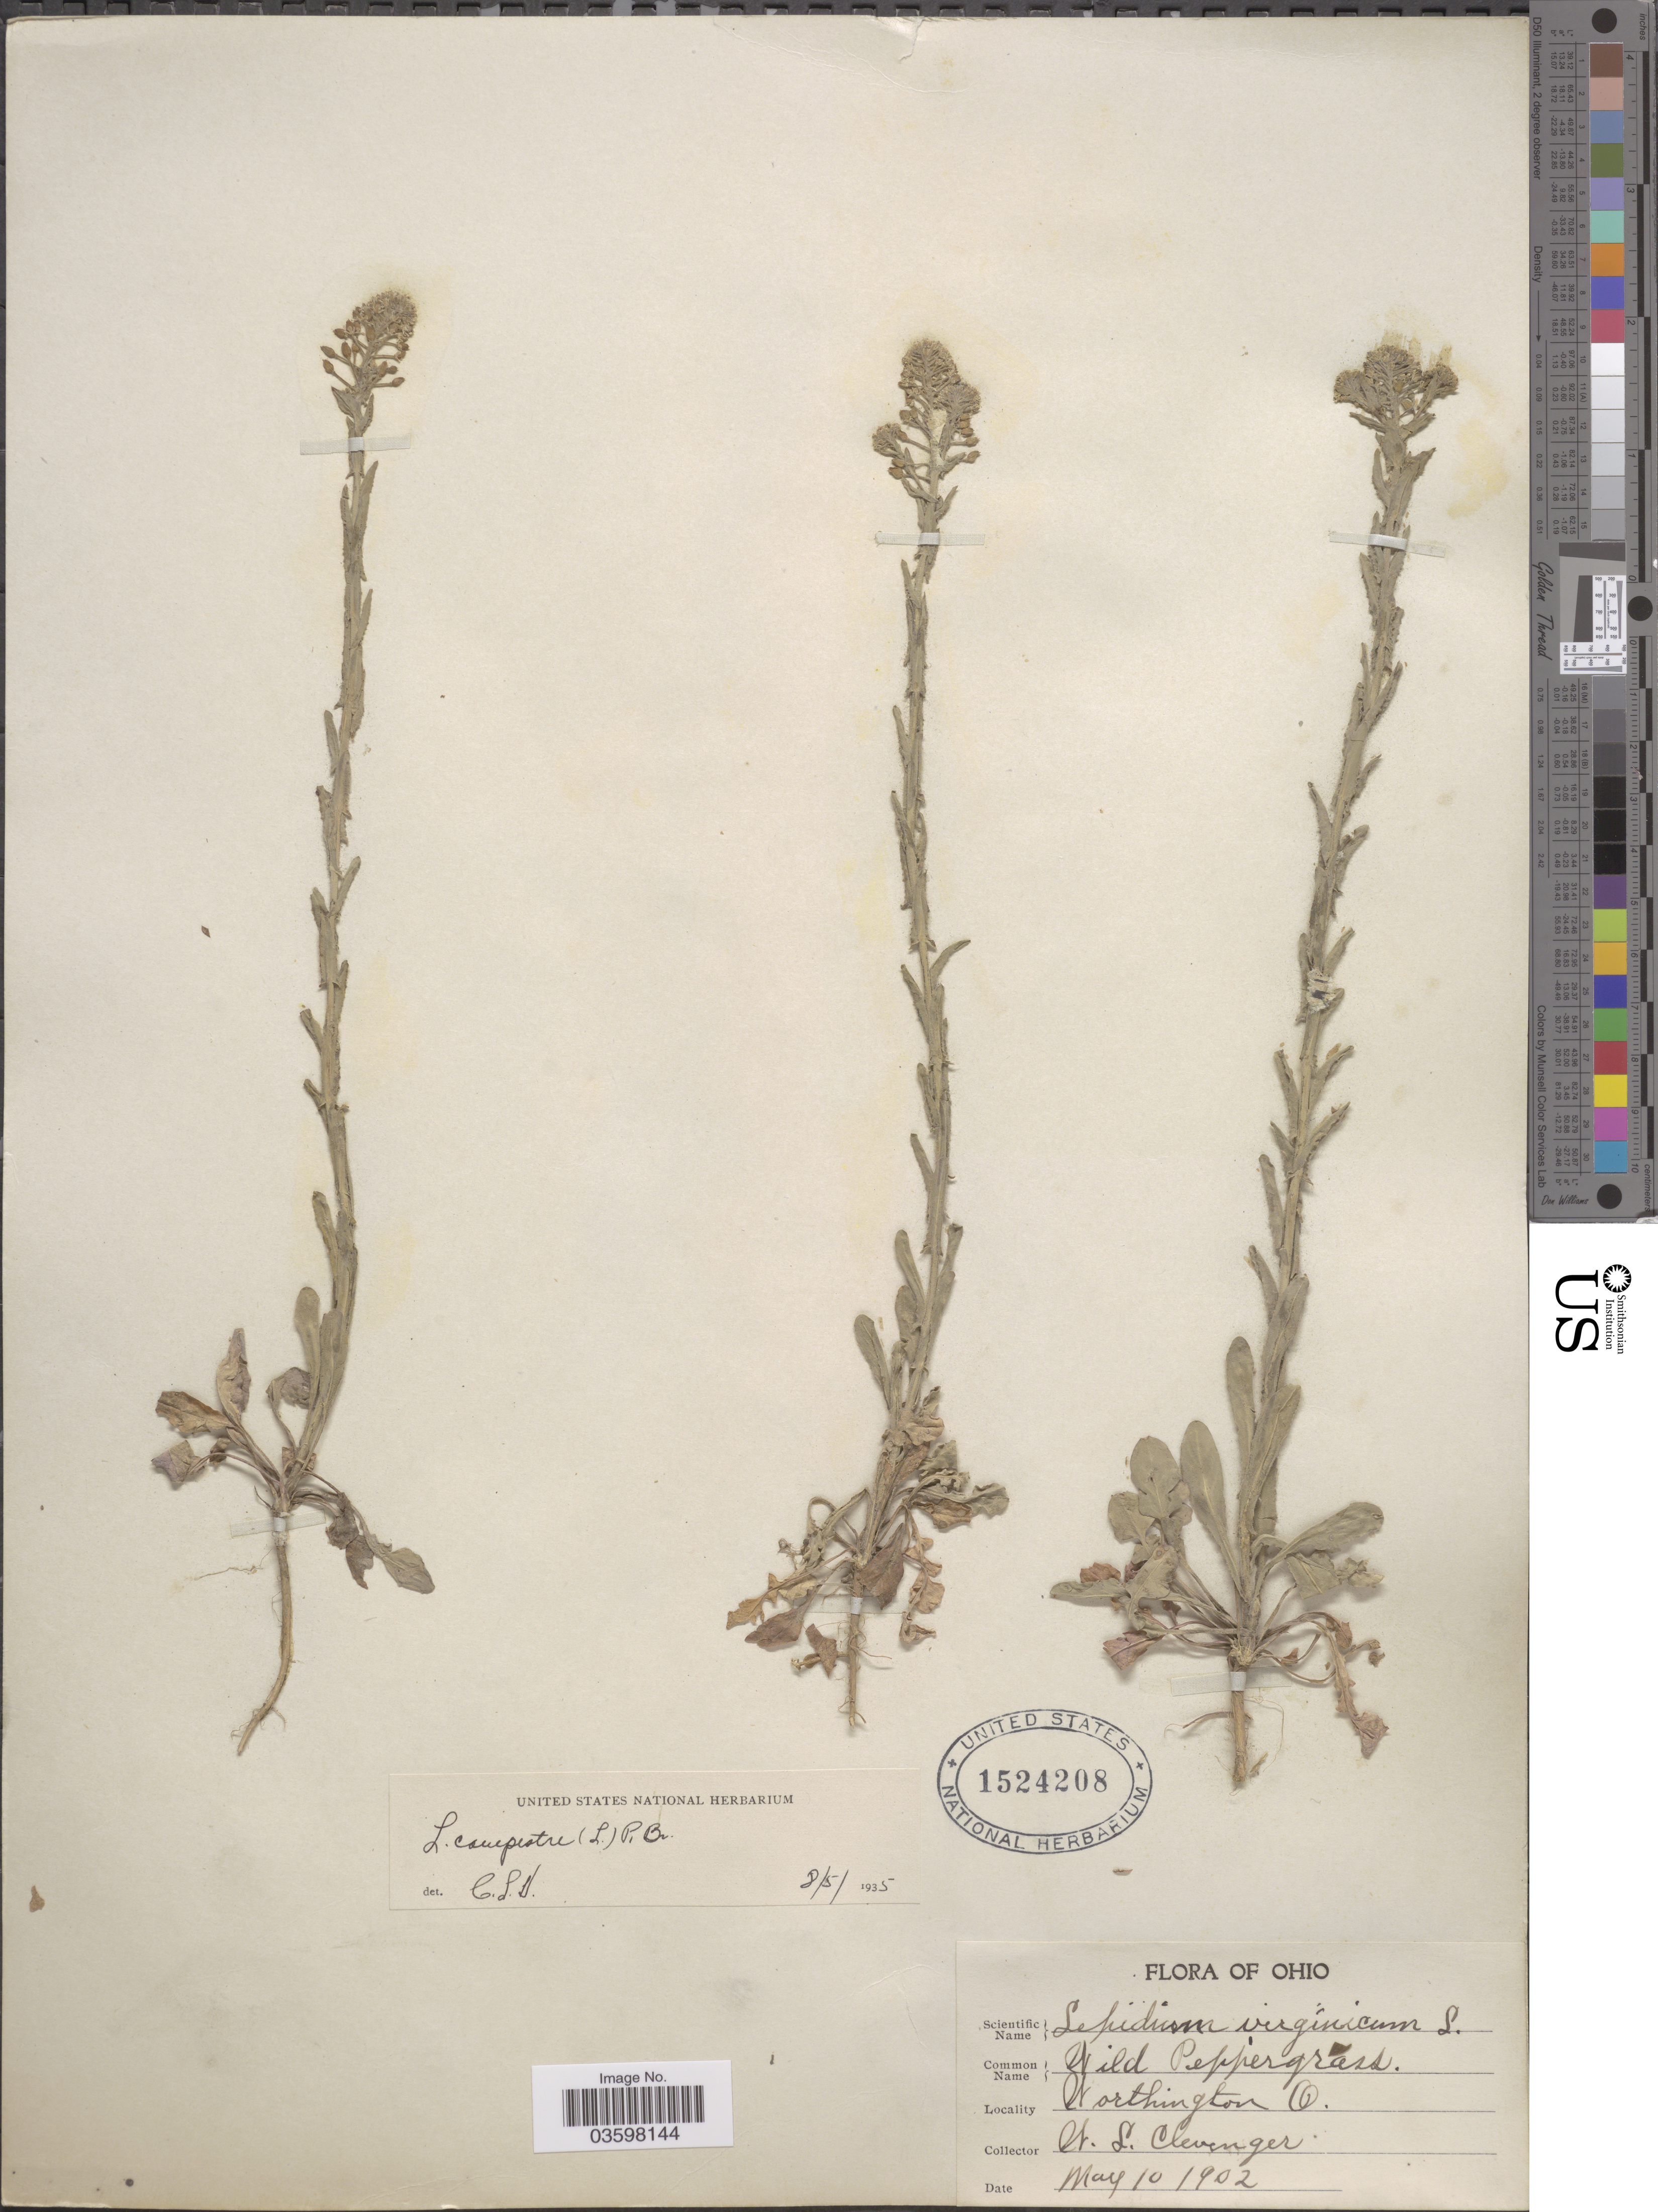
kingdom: Plantae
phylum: Tracheophyta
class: Magnoliopsida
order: Brassicales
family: Brassicaceae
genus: Lepidium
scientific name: Lepidium campestre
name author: (L.) W.T. Aiton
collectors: W. Clevenger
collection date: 1902-05-10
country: United States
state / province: Ohio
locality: Worthington.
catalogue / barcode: US 1524208